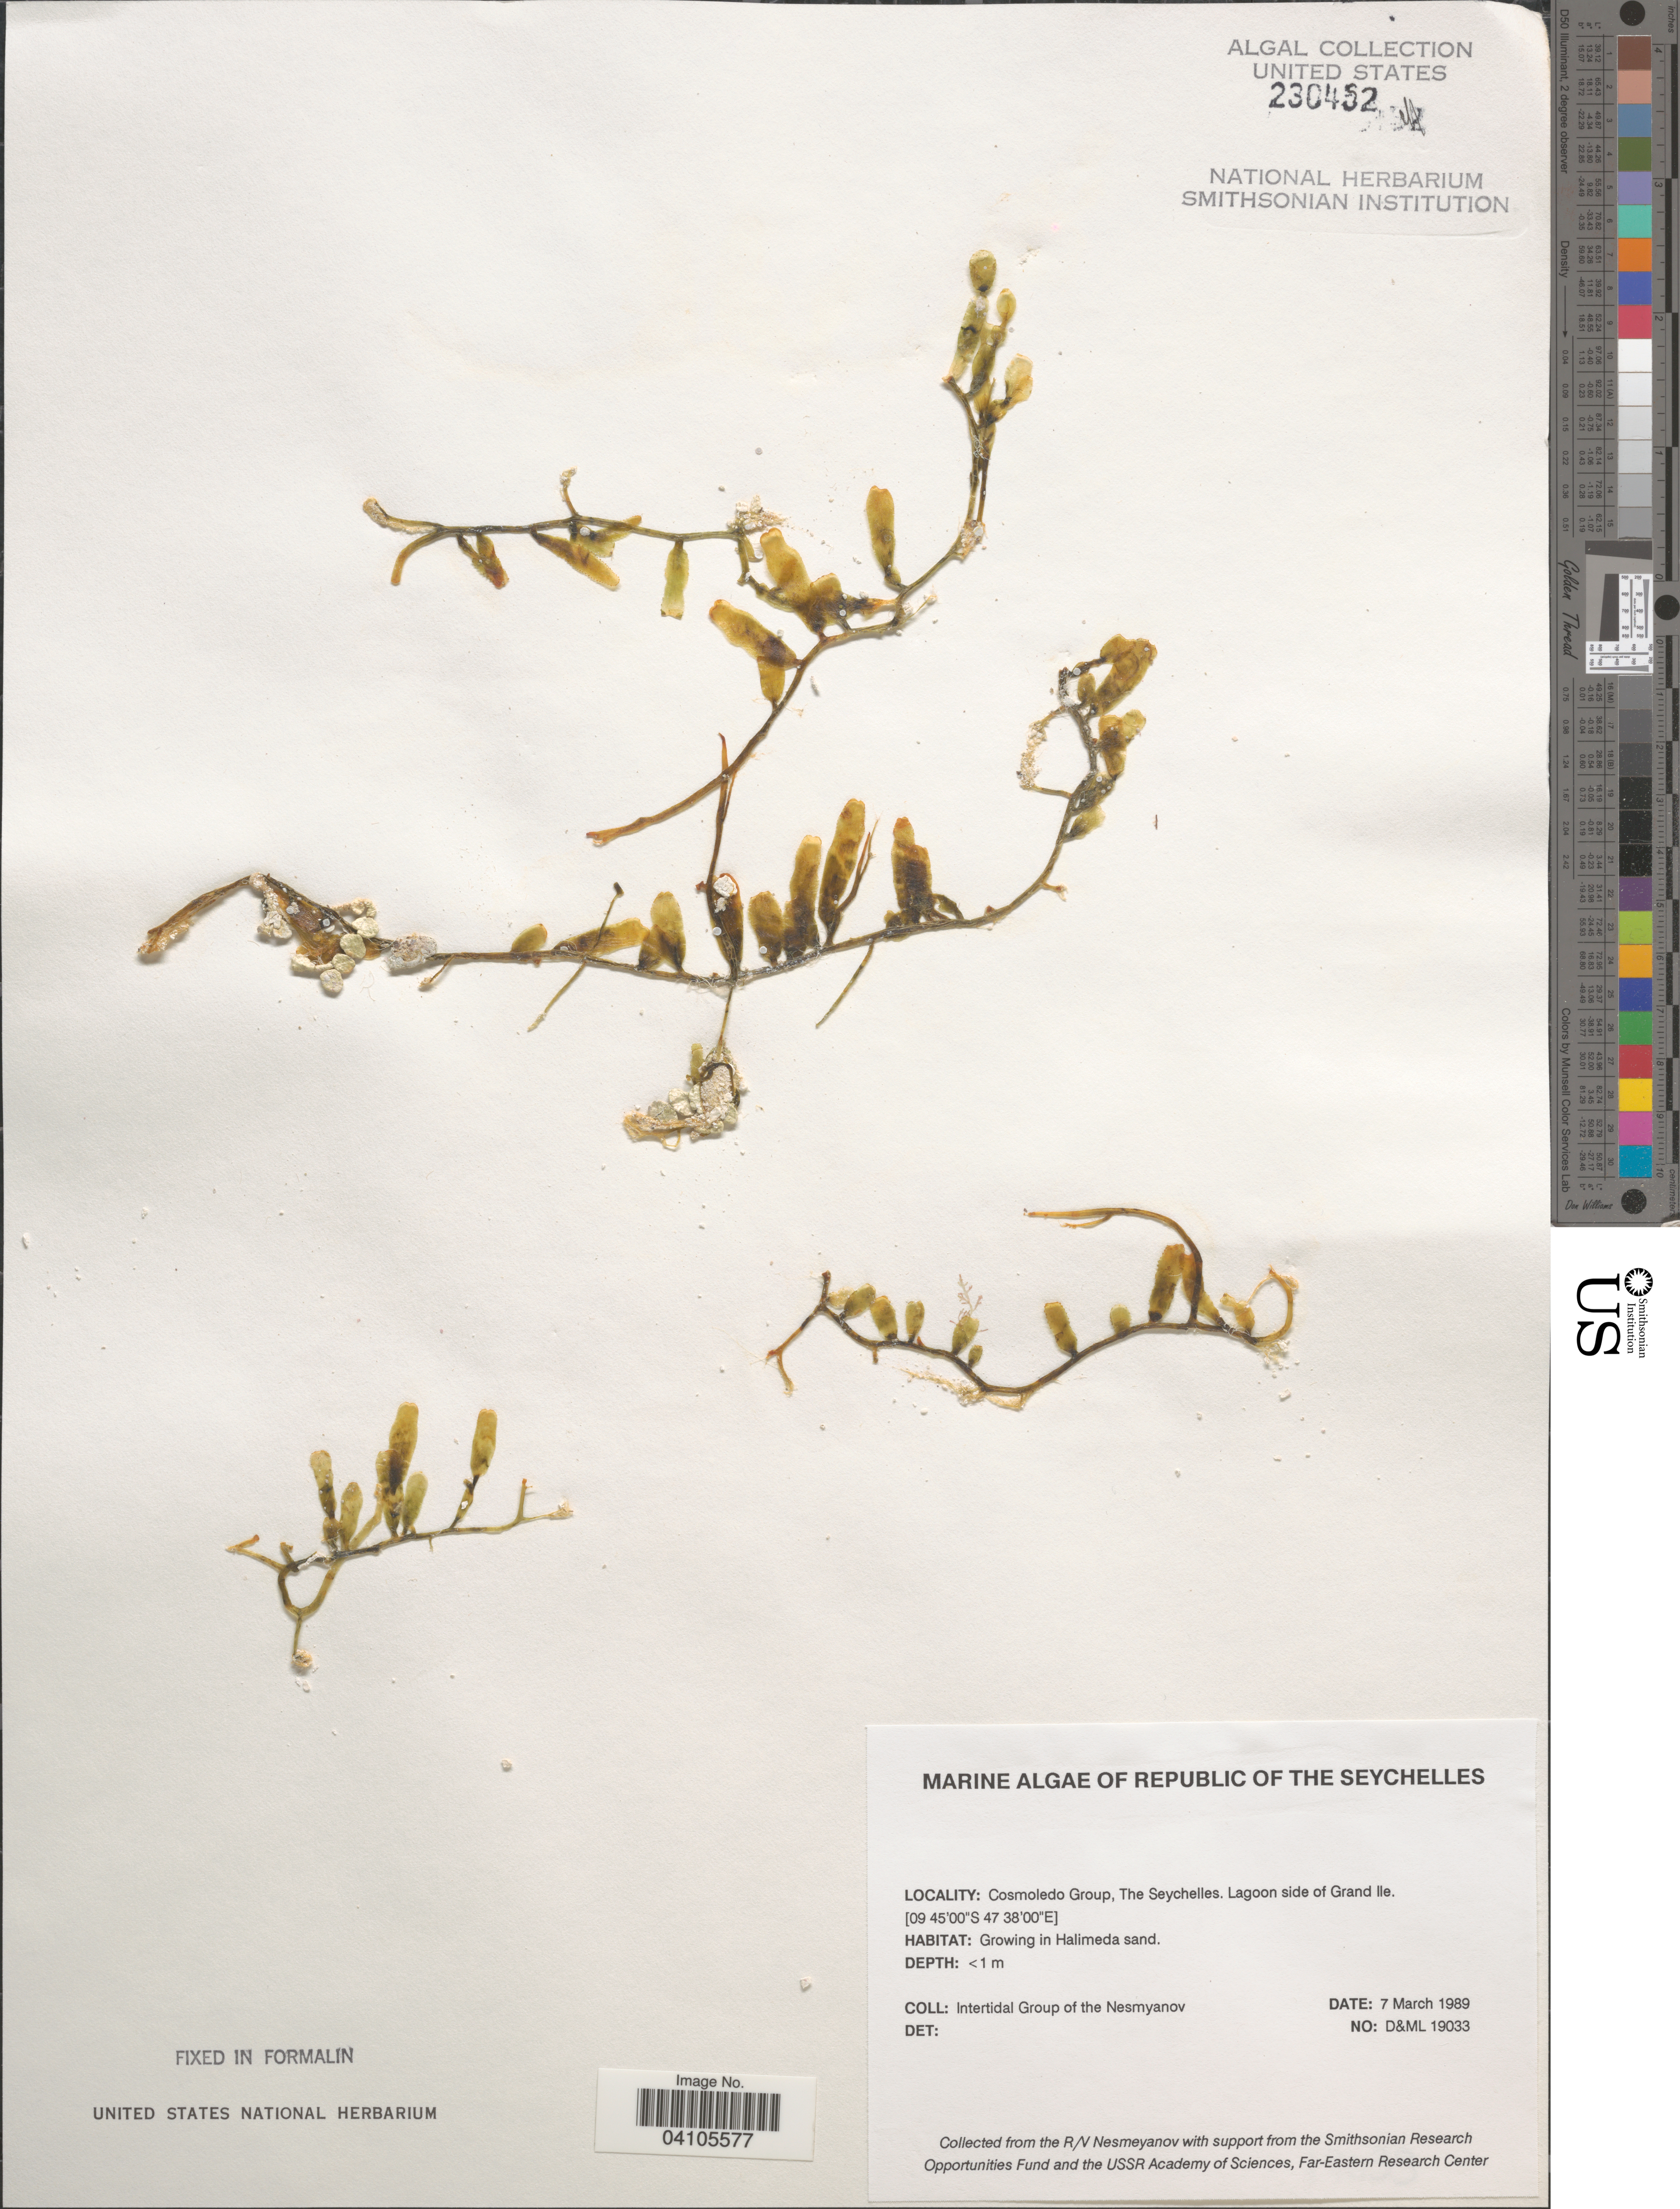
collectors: Intertidal Group of the Nesmyanov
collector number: D&ML 19033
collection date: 1989-03-07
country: Seychelles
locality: Cosmoledo Group. Lagoon side of Grand Ile.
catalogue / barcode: US 230452